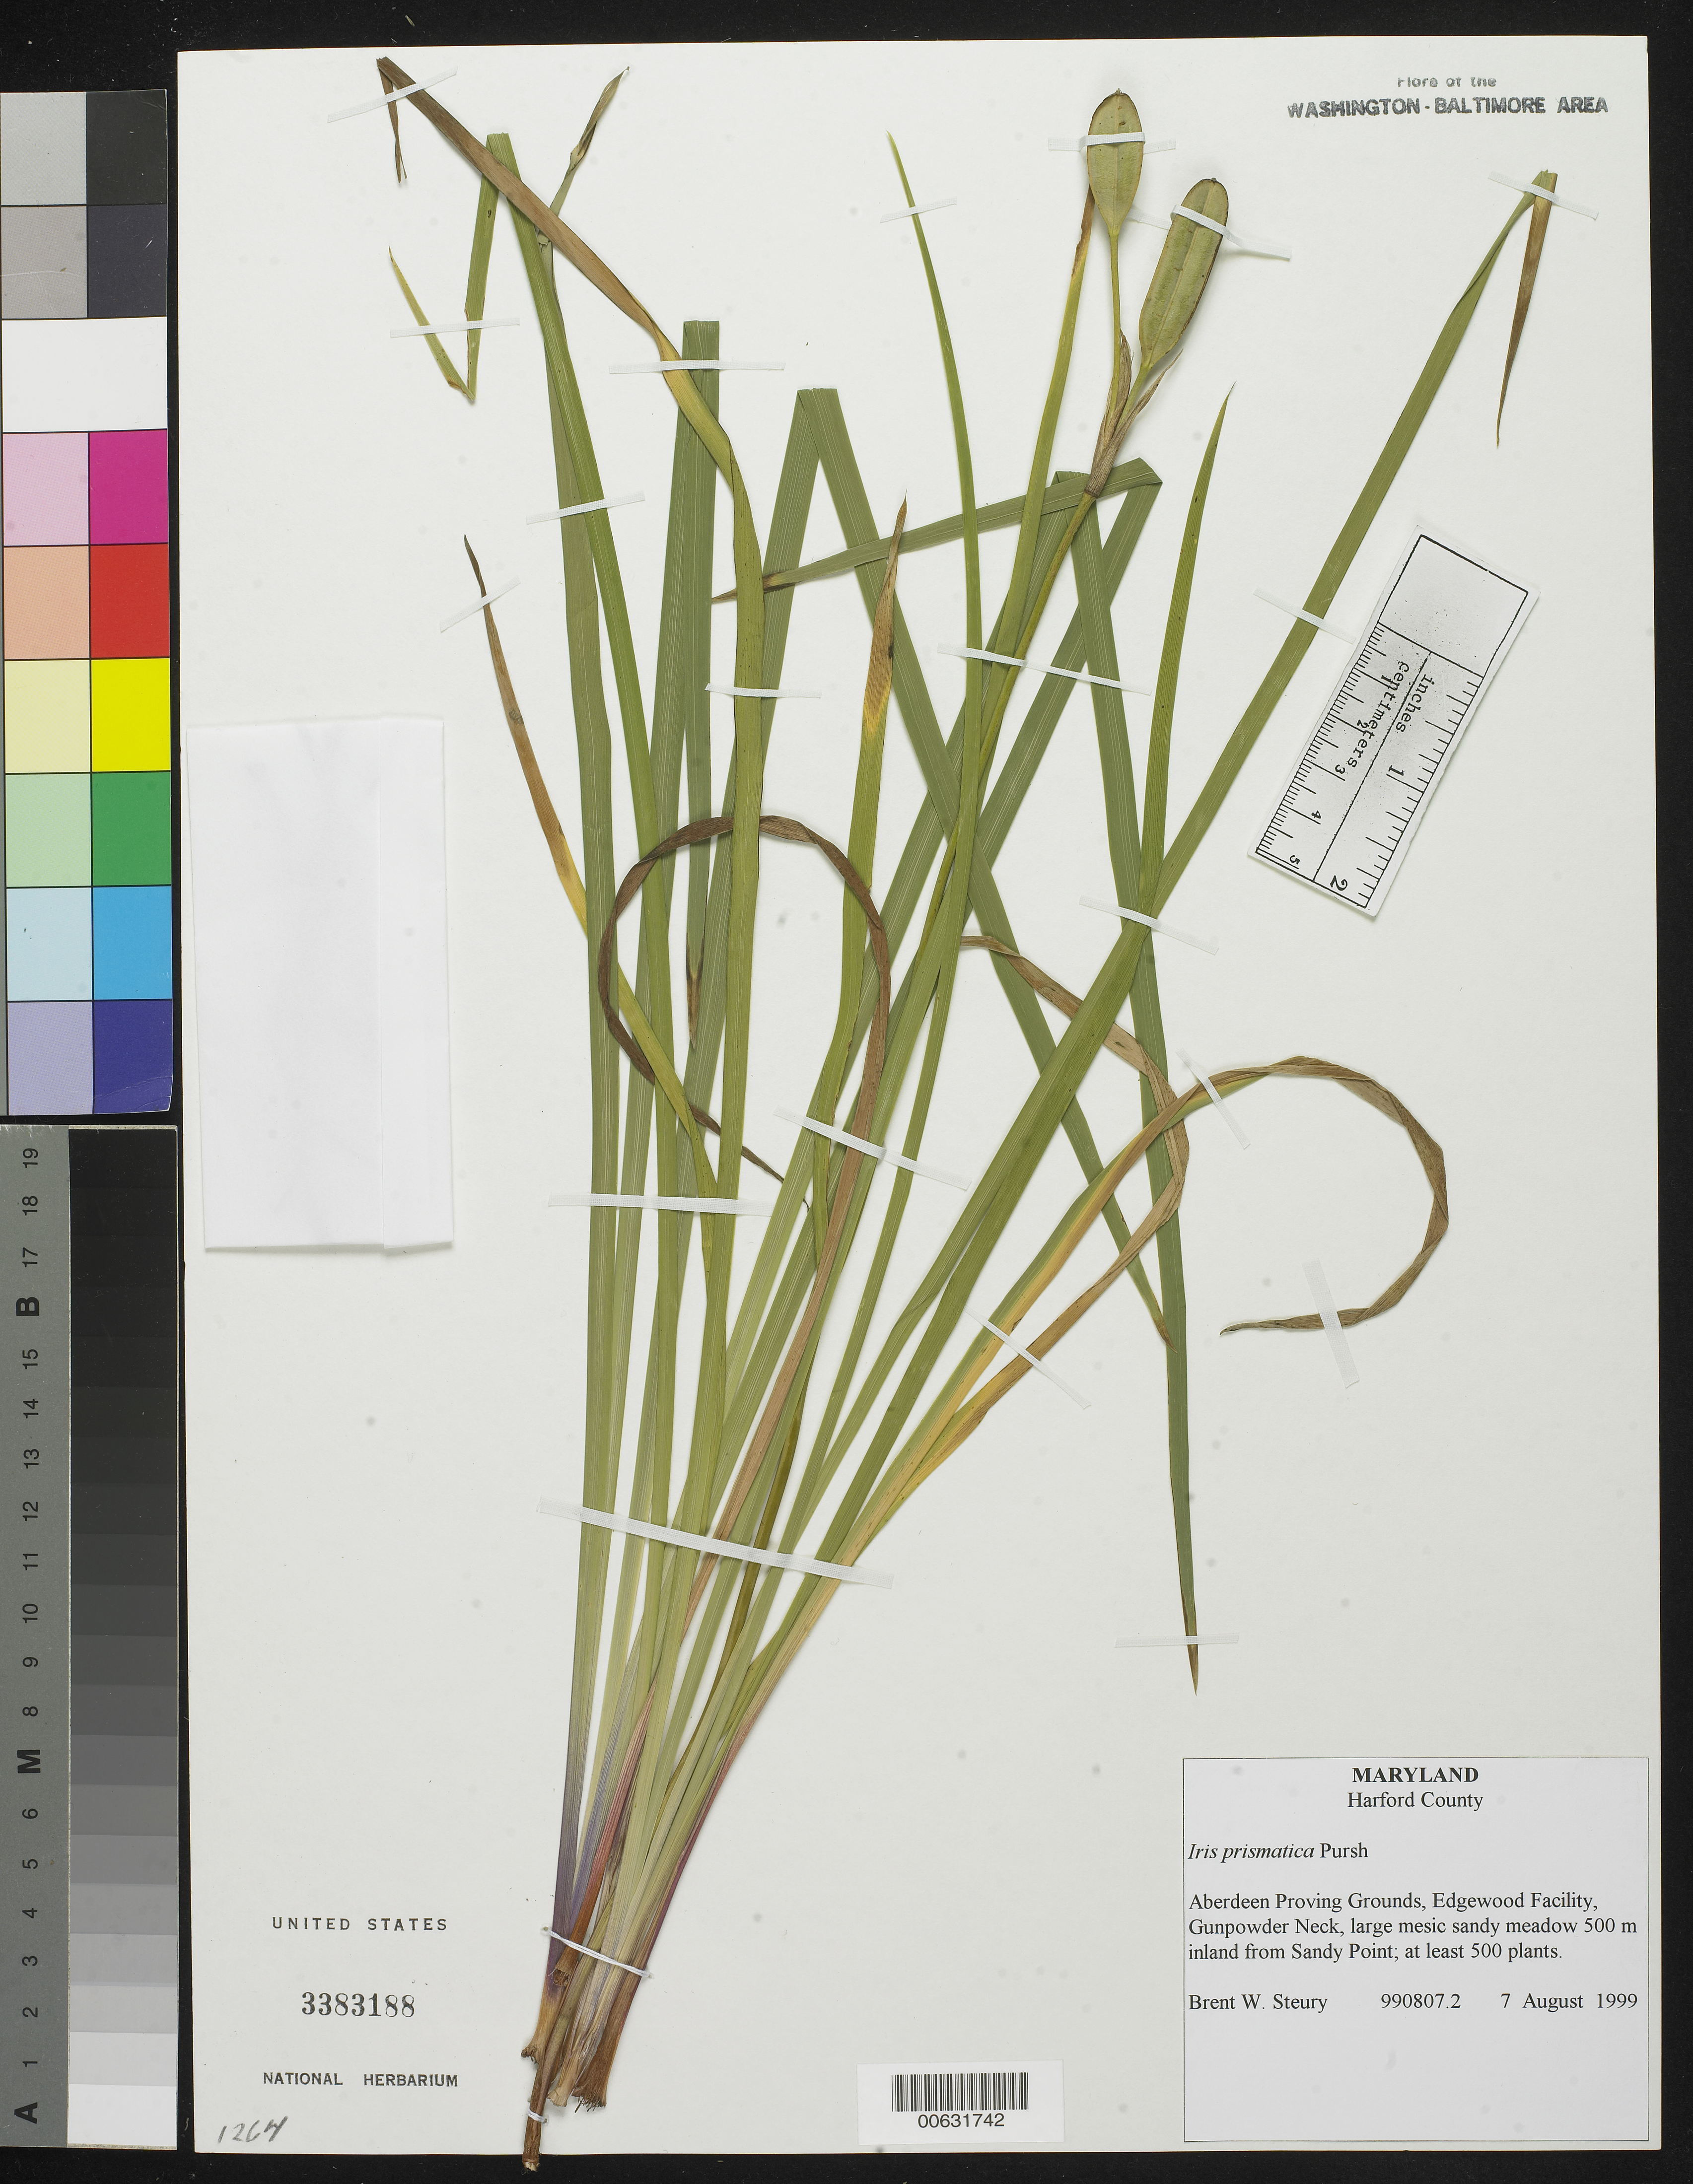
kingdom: Plantae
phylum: Tracheophyta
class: Liliopsida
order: Asparagales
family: Iridaceae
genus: Iris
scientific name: Iris prismatica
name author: Pursh ex Ker Gawl.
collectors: B. Steury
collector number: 990807.2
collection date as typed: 07 Aug 1999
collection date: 1999-08-07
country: United States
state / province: Maryland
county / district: Harford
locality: Aberdeen Proving Grounds, Edgewood Facility, Gun powder Neck, from Sandy Point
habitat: Large mesic sandy meadow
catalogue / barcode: US 3383188